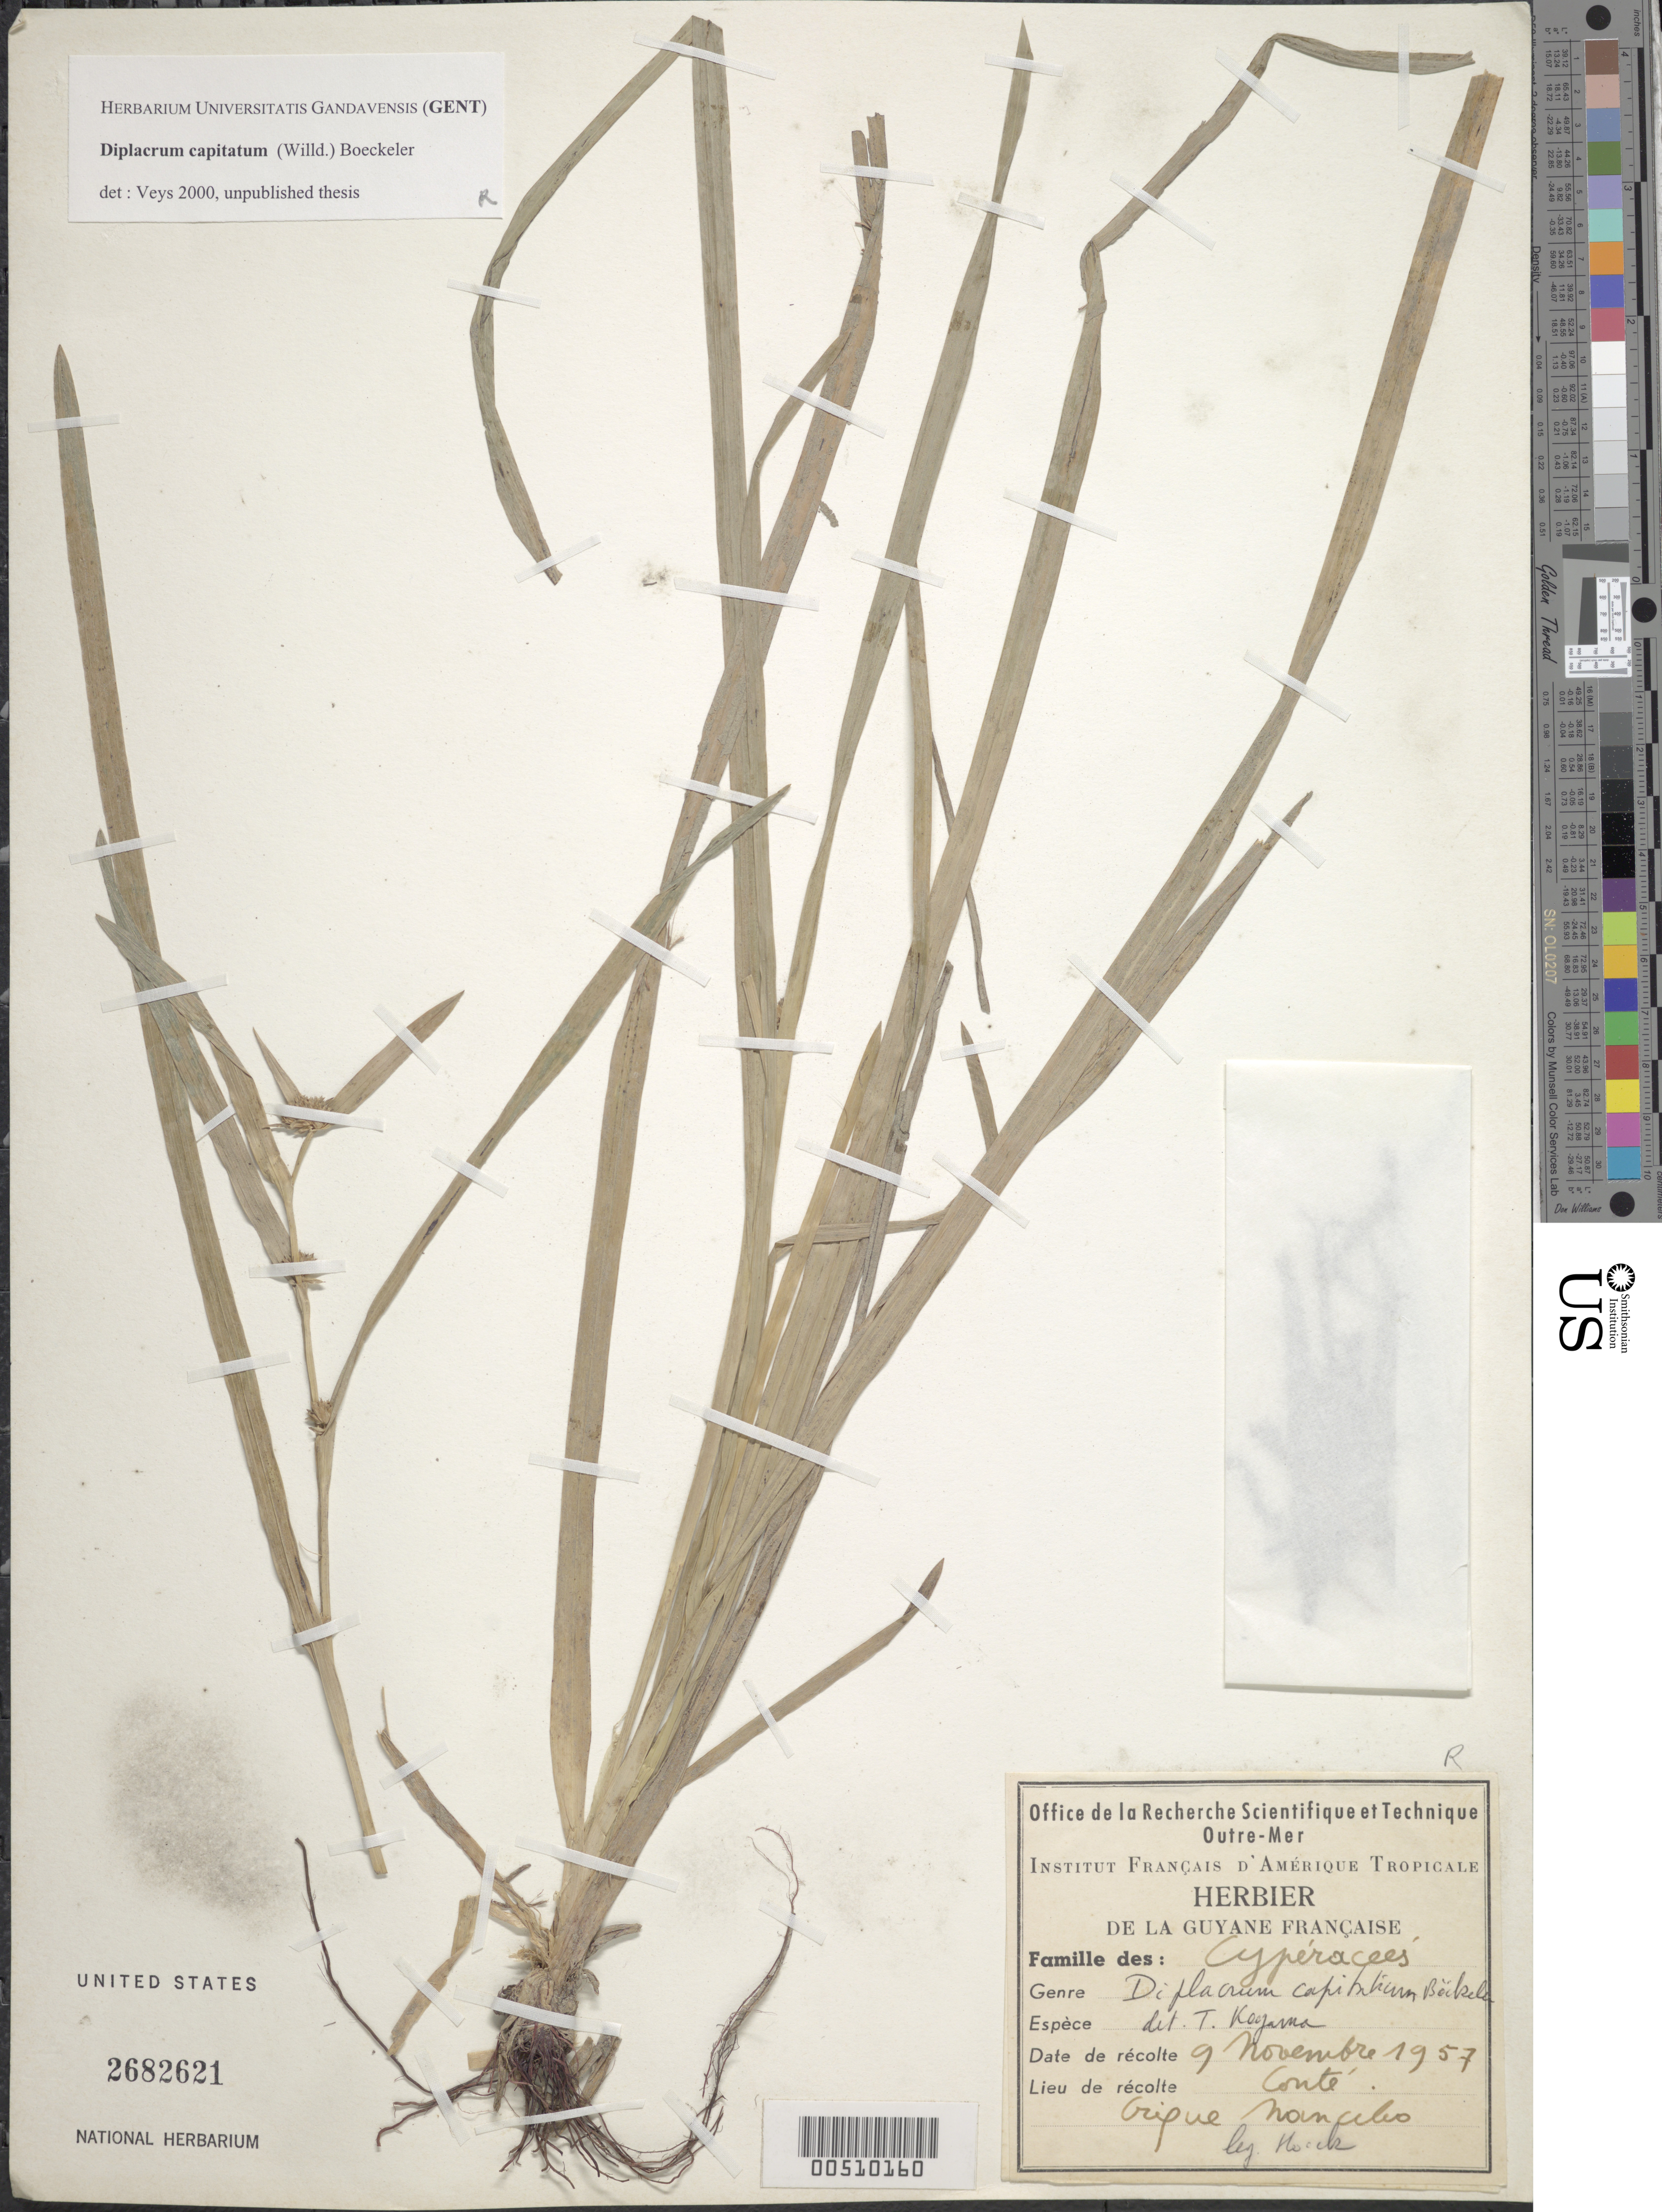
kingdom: Plantae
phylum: Tracheophyta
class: Liliopsida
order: Poales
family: Cyperaceae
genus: Diplacrum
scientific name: Diplacrum capitatum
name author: (Willd.) Boeckeler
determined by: Strong, M. T., (US), Smithsonian Institution - National Museum of Natural History (UNITED STATES)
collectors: -. Hoeck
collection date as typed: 09 Nov 1957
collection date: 1957-11-09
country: French Guiana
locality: Conte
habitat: Crique Monciles?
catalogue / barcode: US 2682621